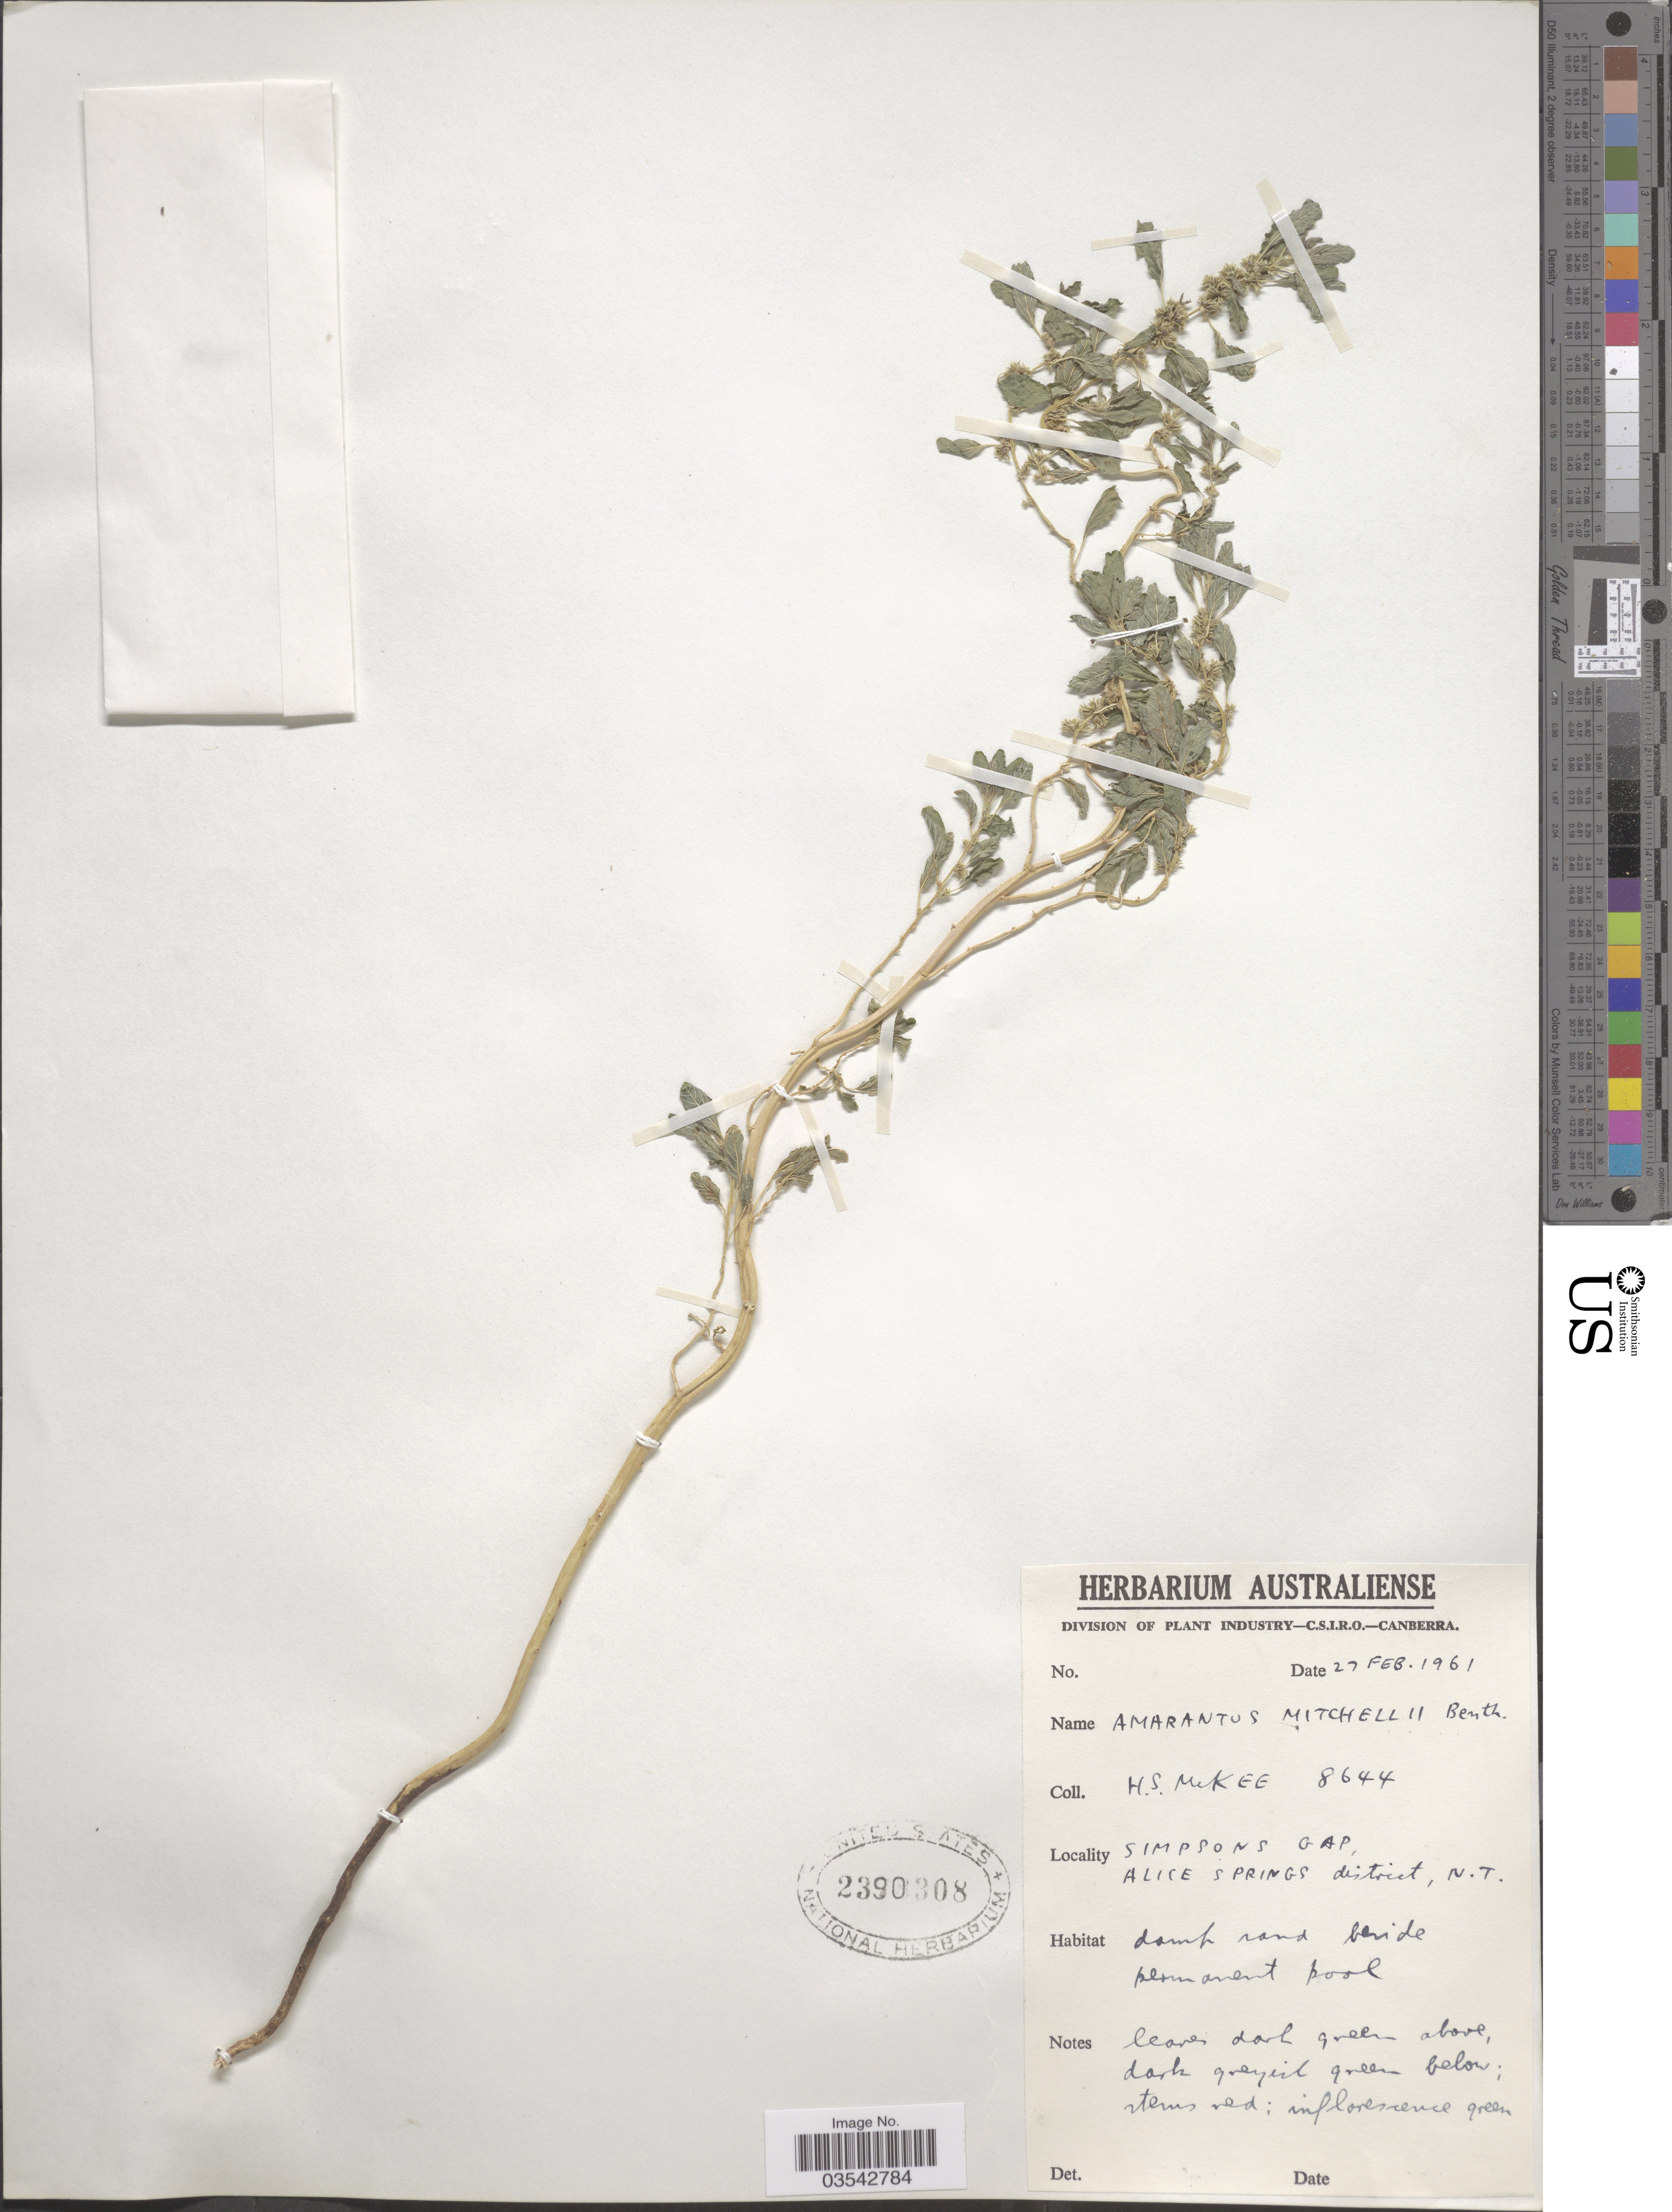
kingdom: Plantae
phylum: Tracheophyta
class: Magnoliopsida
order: Caryophyllales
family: Amaranthaceae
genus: Amaranthus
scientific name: Amaranthus mitchellii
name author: Benth.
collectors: H. S. McKee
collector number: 8644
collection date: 1961-02-27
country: Australia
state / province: Northern Territory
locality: Simpsons Gap, Alice Springs district.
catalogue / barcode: US 2390308